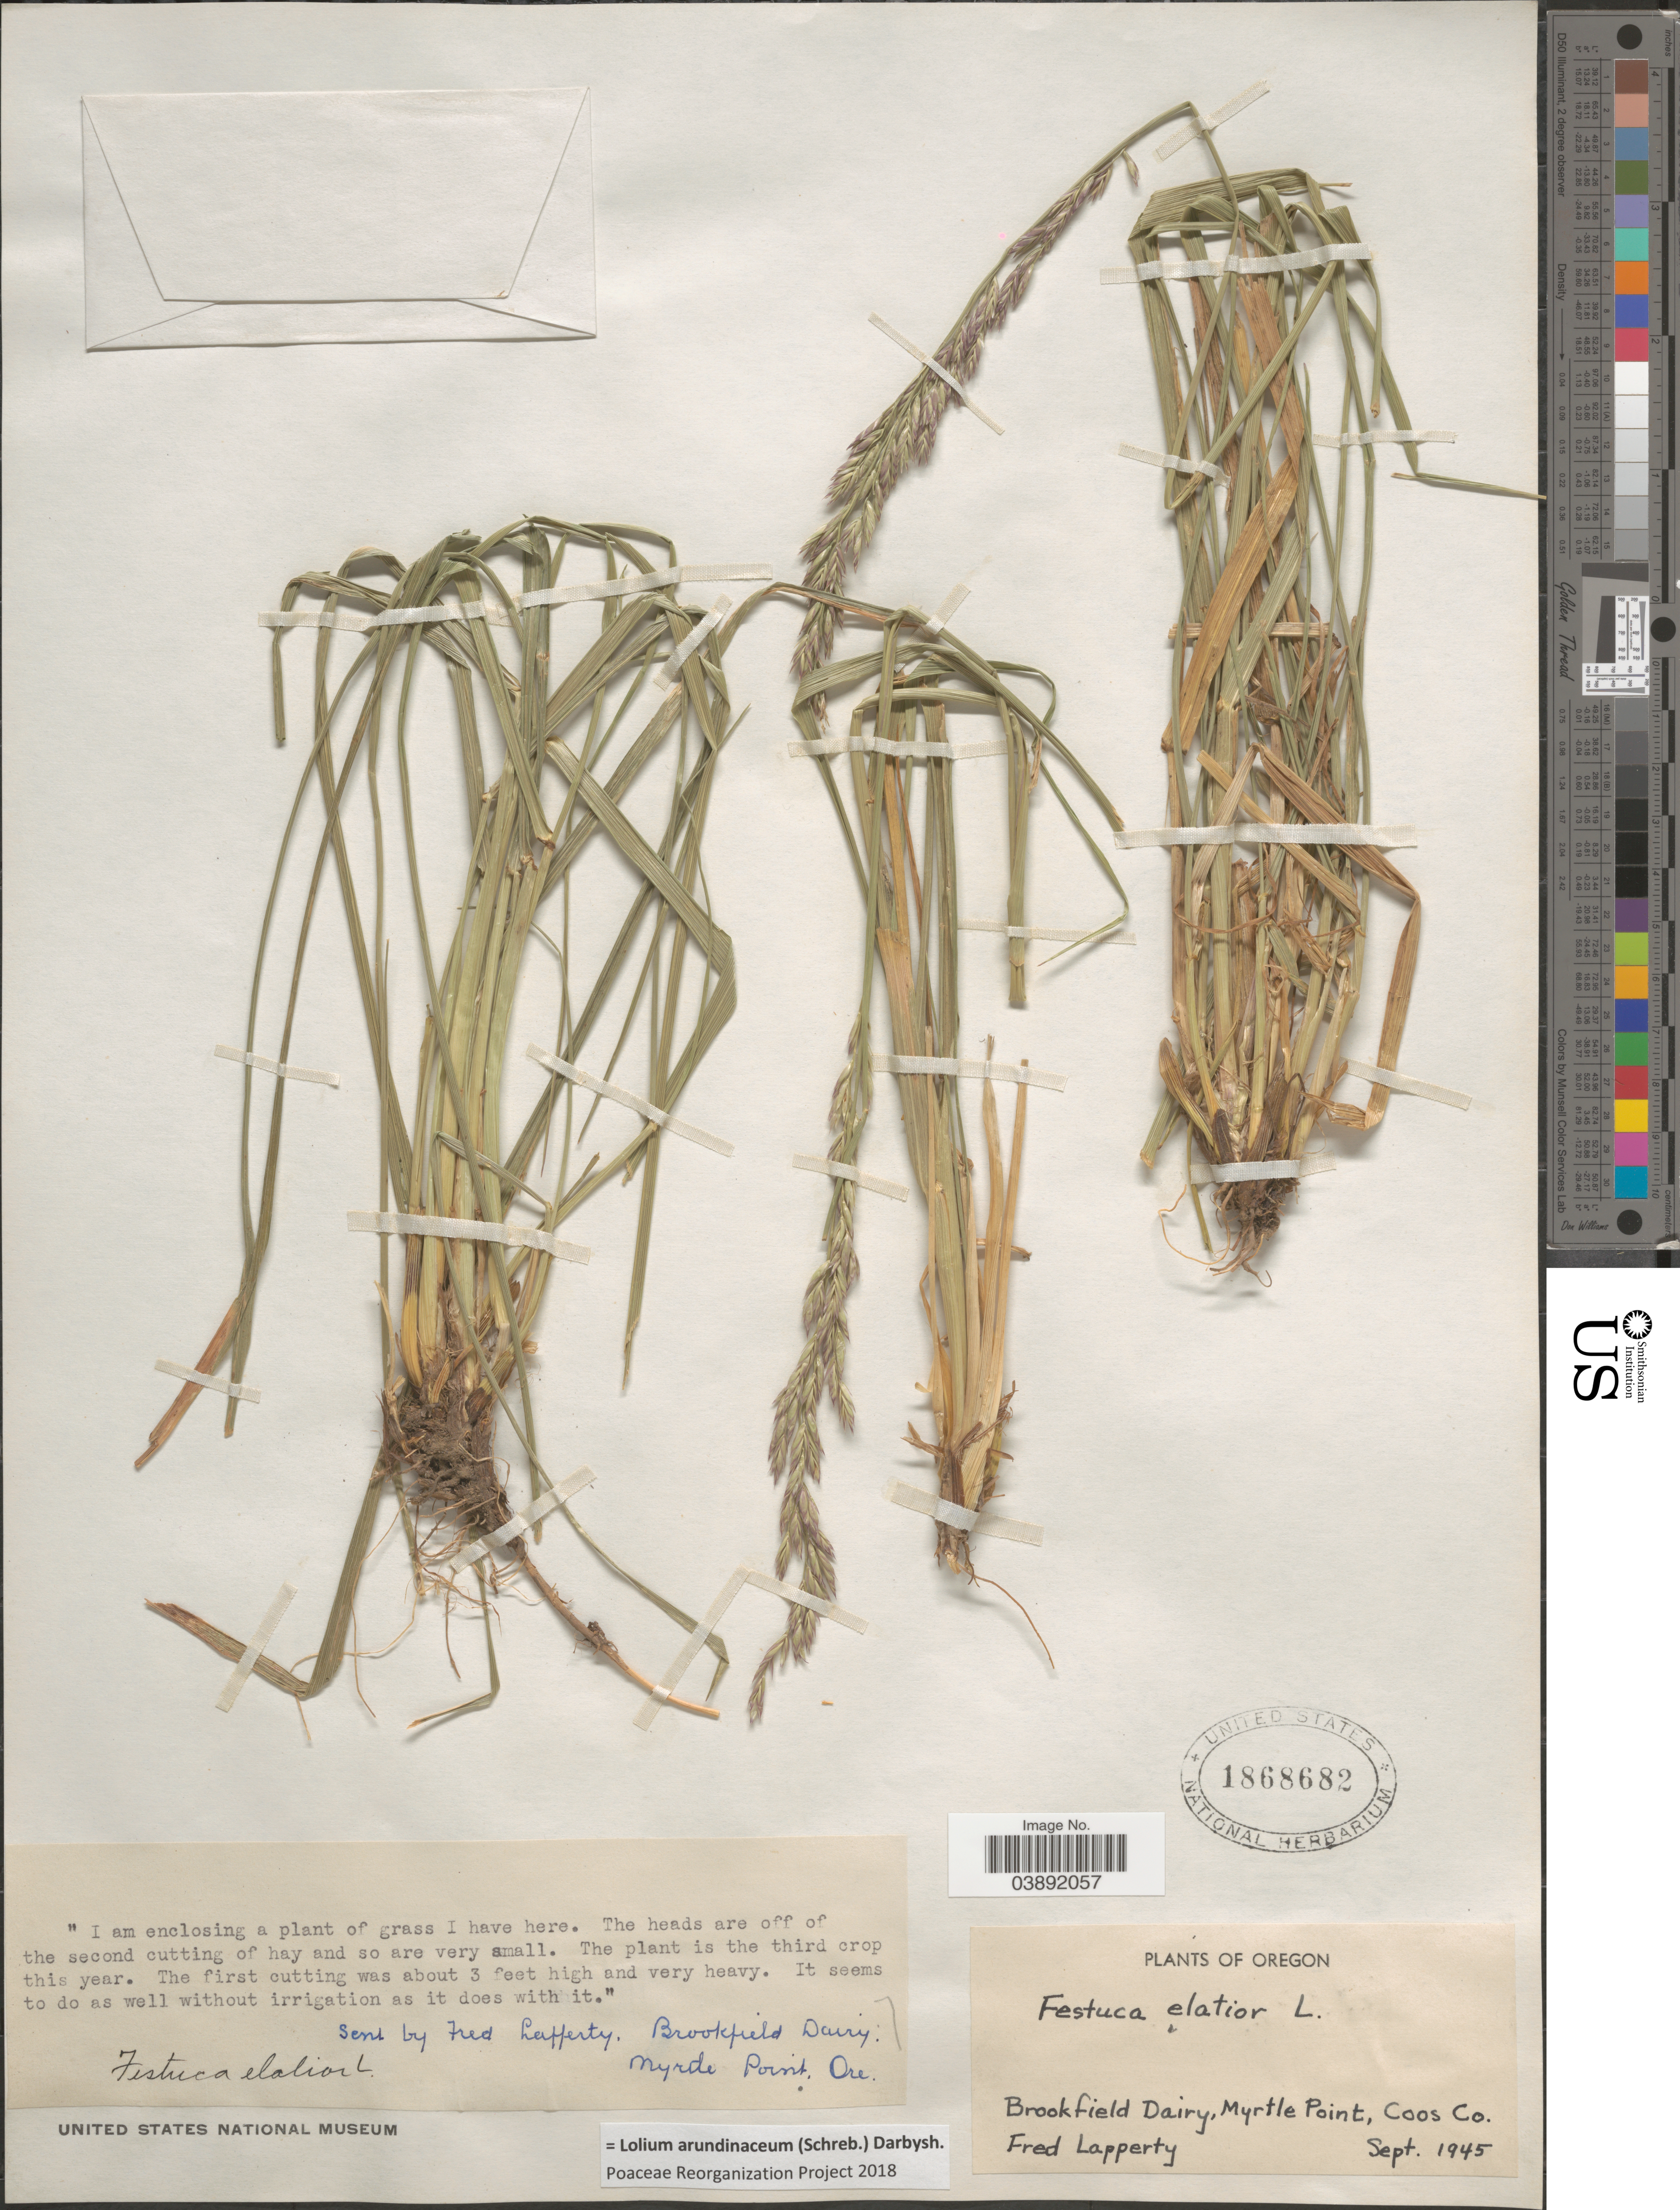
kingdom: Plantae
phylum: Tracheophyta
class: Liliopsida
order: Poales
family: Poaceae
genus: Lolium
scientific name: Lolium arundinaceum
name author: (Schreb.) Darbysh.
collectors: F. Lapperty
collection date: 1945-09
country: United States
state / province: Oregon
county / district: Coos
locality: Brookfield Dairy, Myrtle Point, Coos Co.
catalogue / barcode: US 1868682